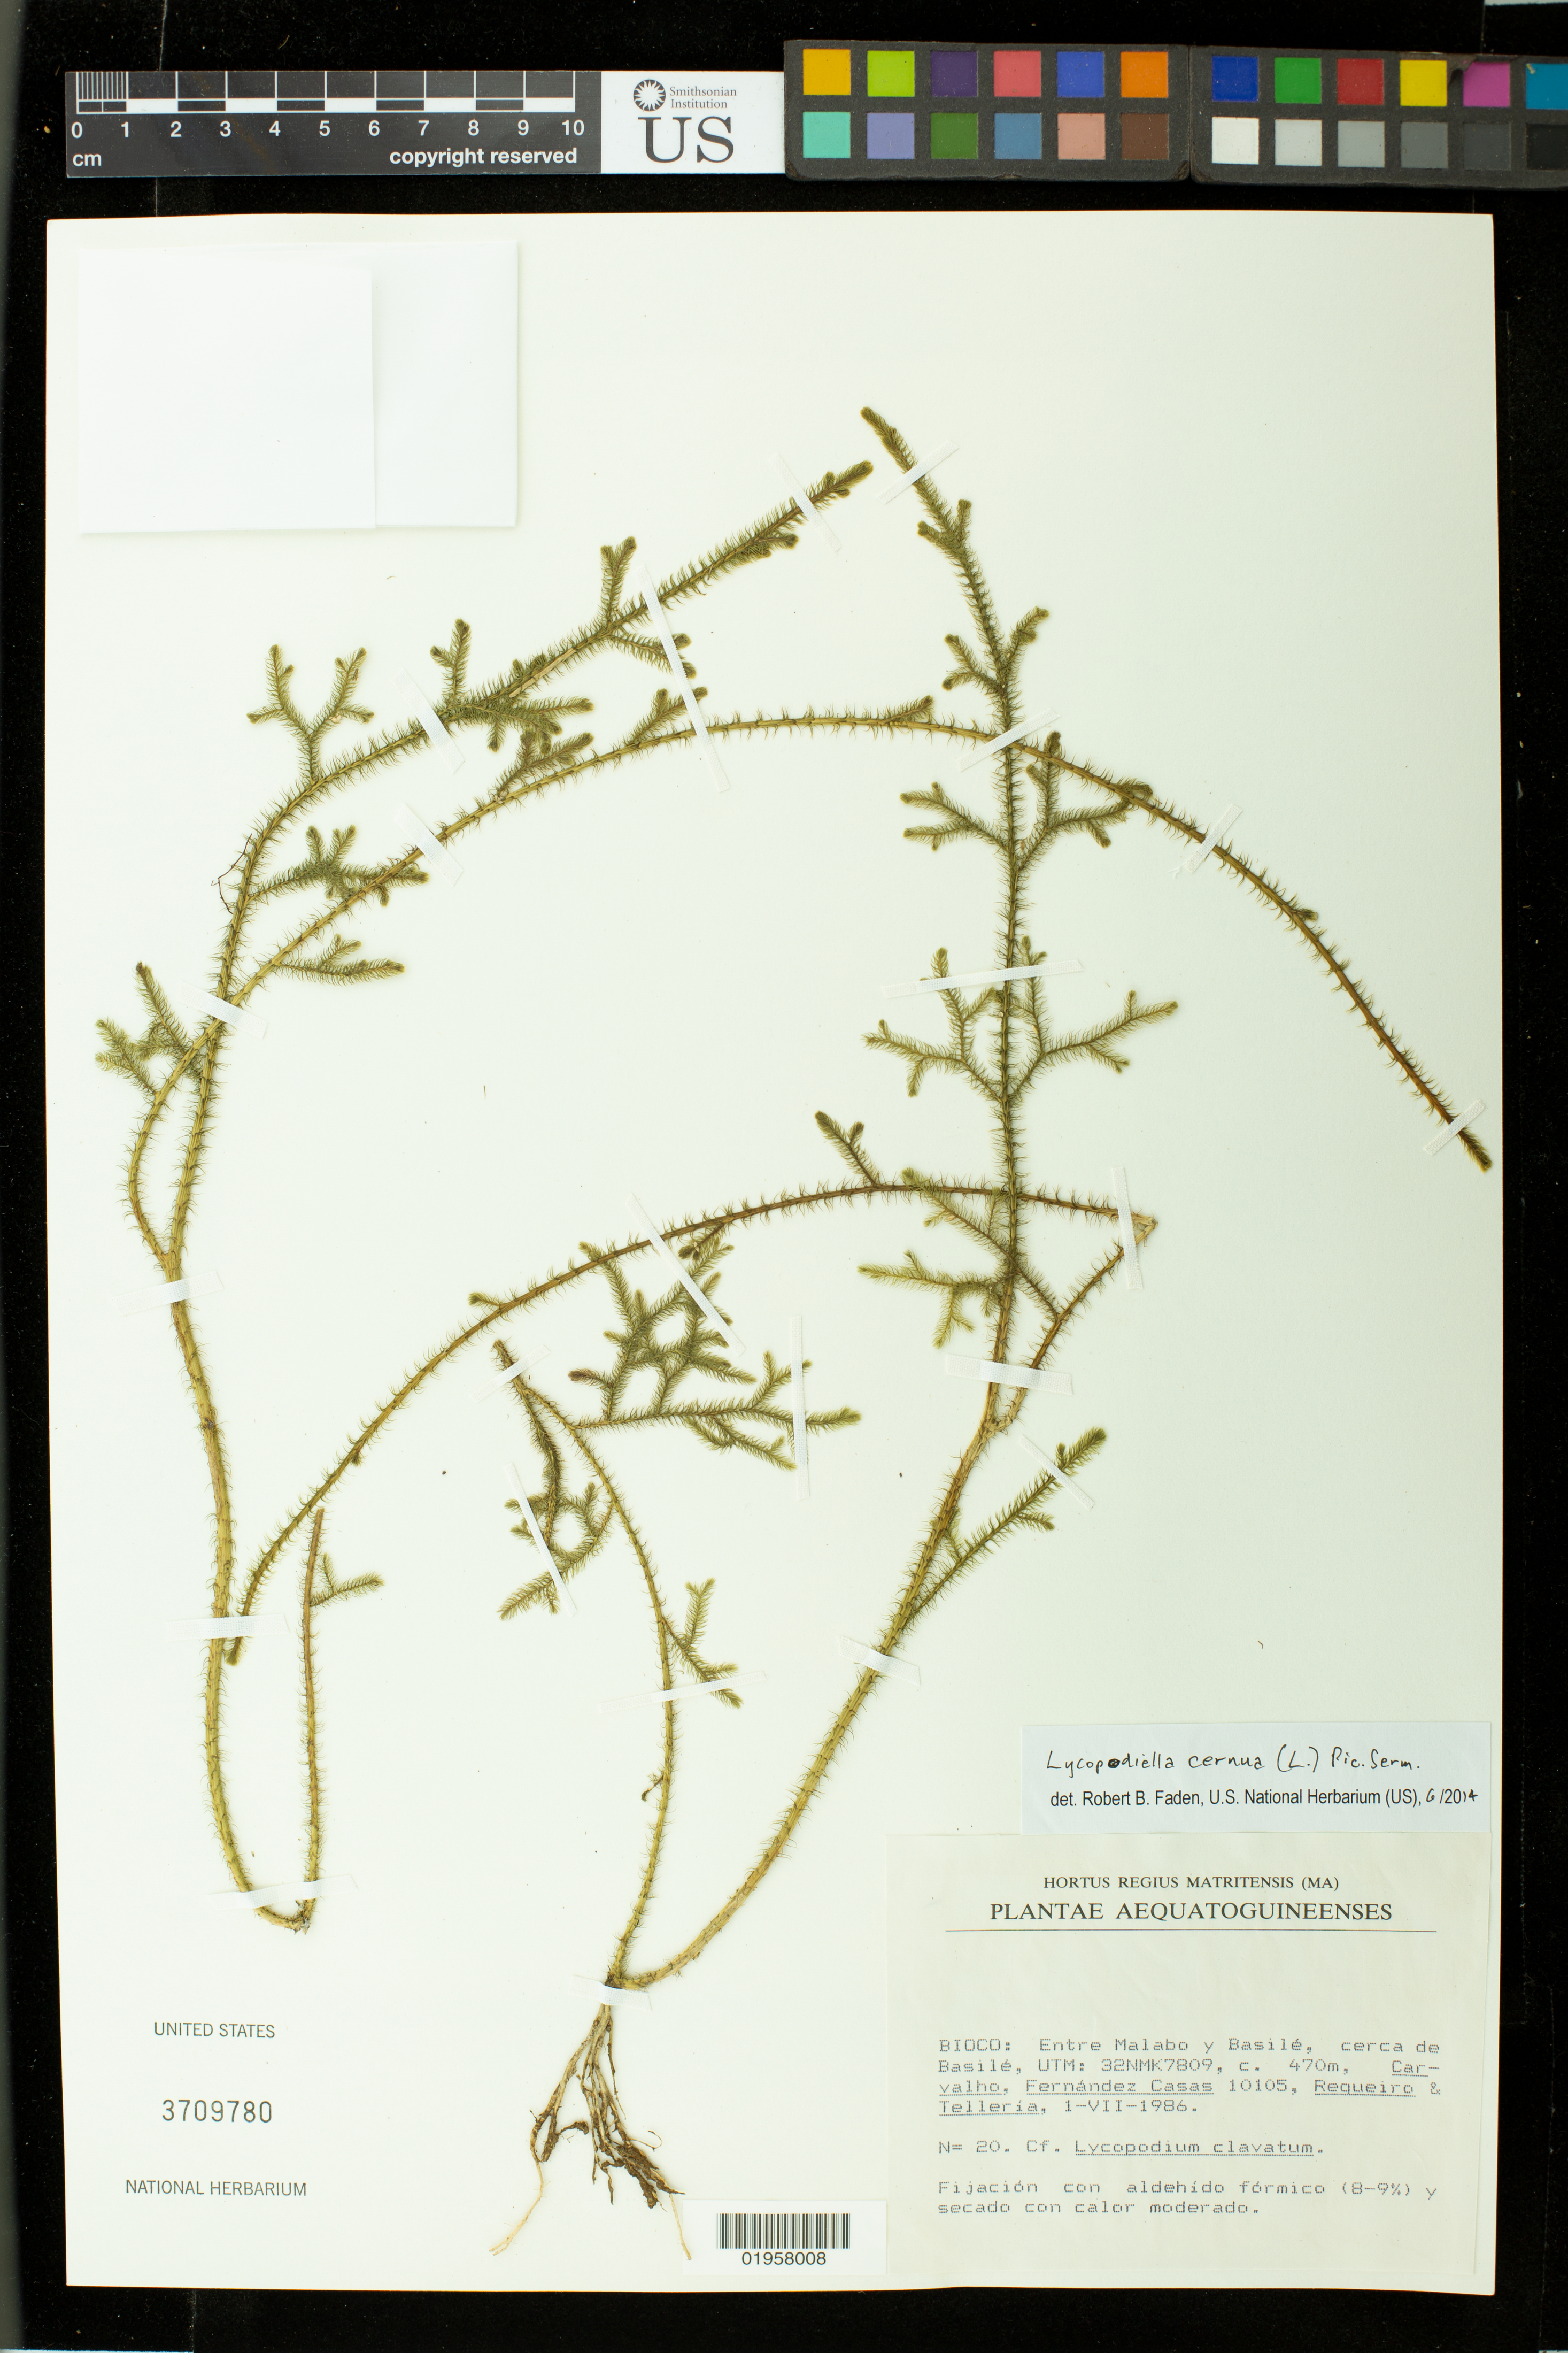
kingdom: Plantae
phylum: Tracheophyta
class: Lycopodiopsida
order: Lycopodiales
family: Lycopodiaceae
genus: Palhinhaea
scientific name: Palhinhaea cernua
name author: (L.) Vasc. & Franco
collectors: F. J. Fernández Casas, -- Carvalho, Requeiro, -- & -. Telleria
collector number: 10105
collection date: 1986-07-01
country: Equatorial Guinea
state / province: Bioko Norte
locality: Bioco [Bioko]: Entre Malabo y Basilé, circa de Basilé, UTM: 32NMK7809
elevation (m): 470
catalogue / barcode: US 3709780